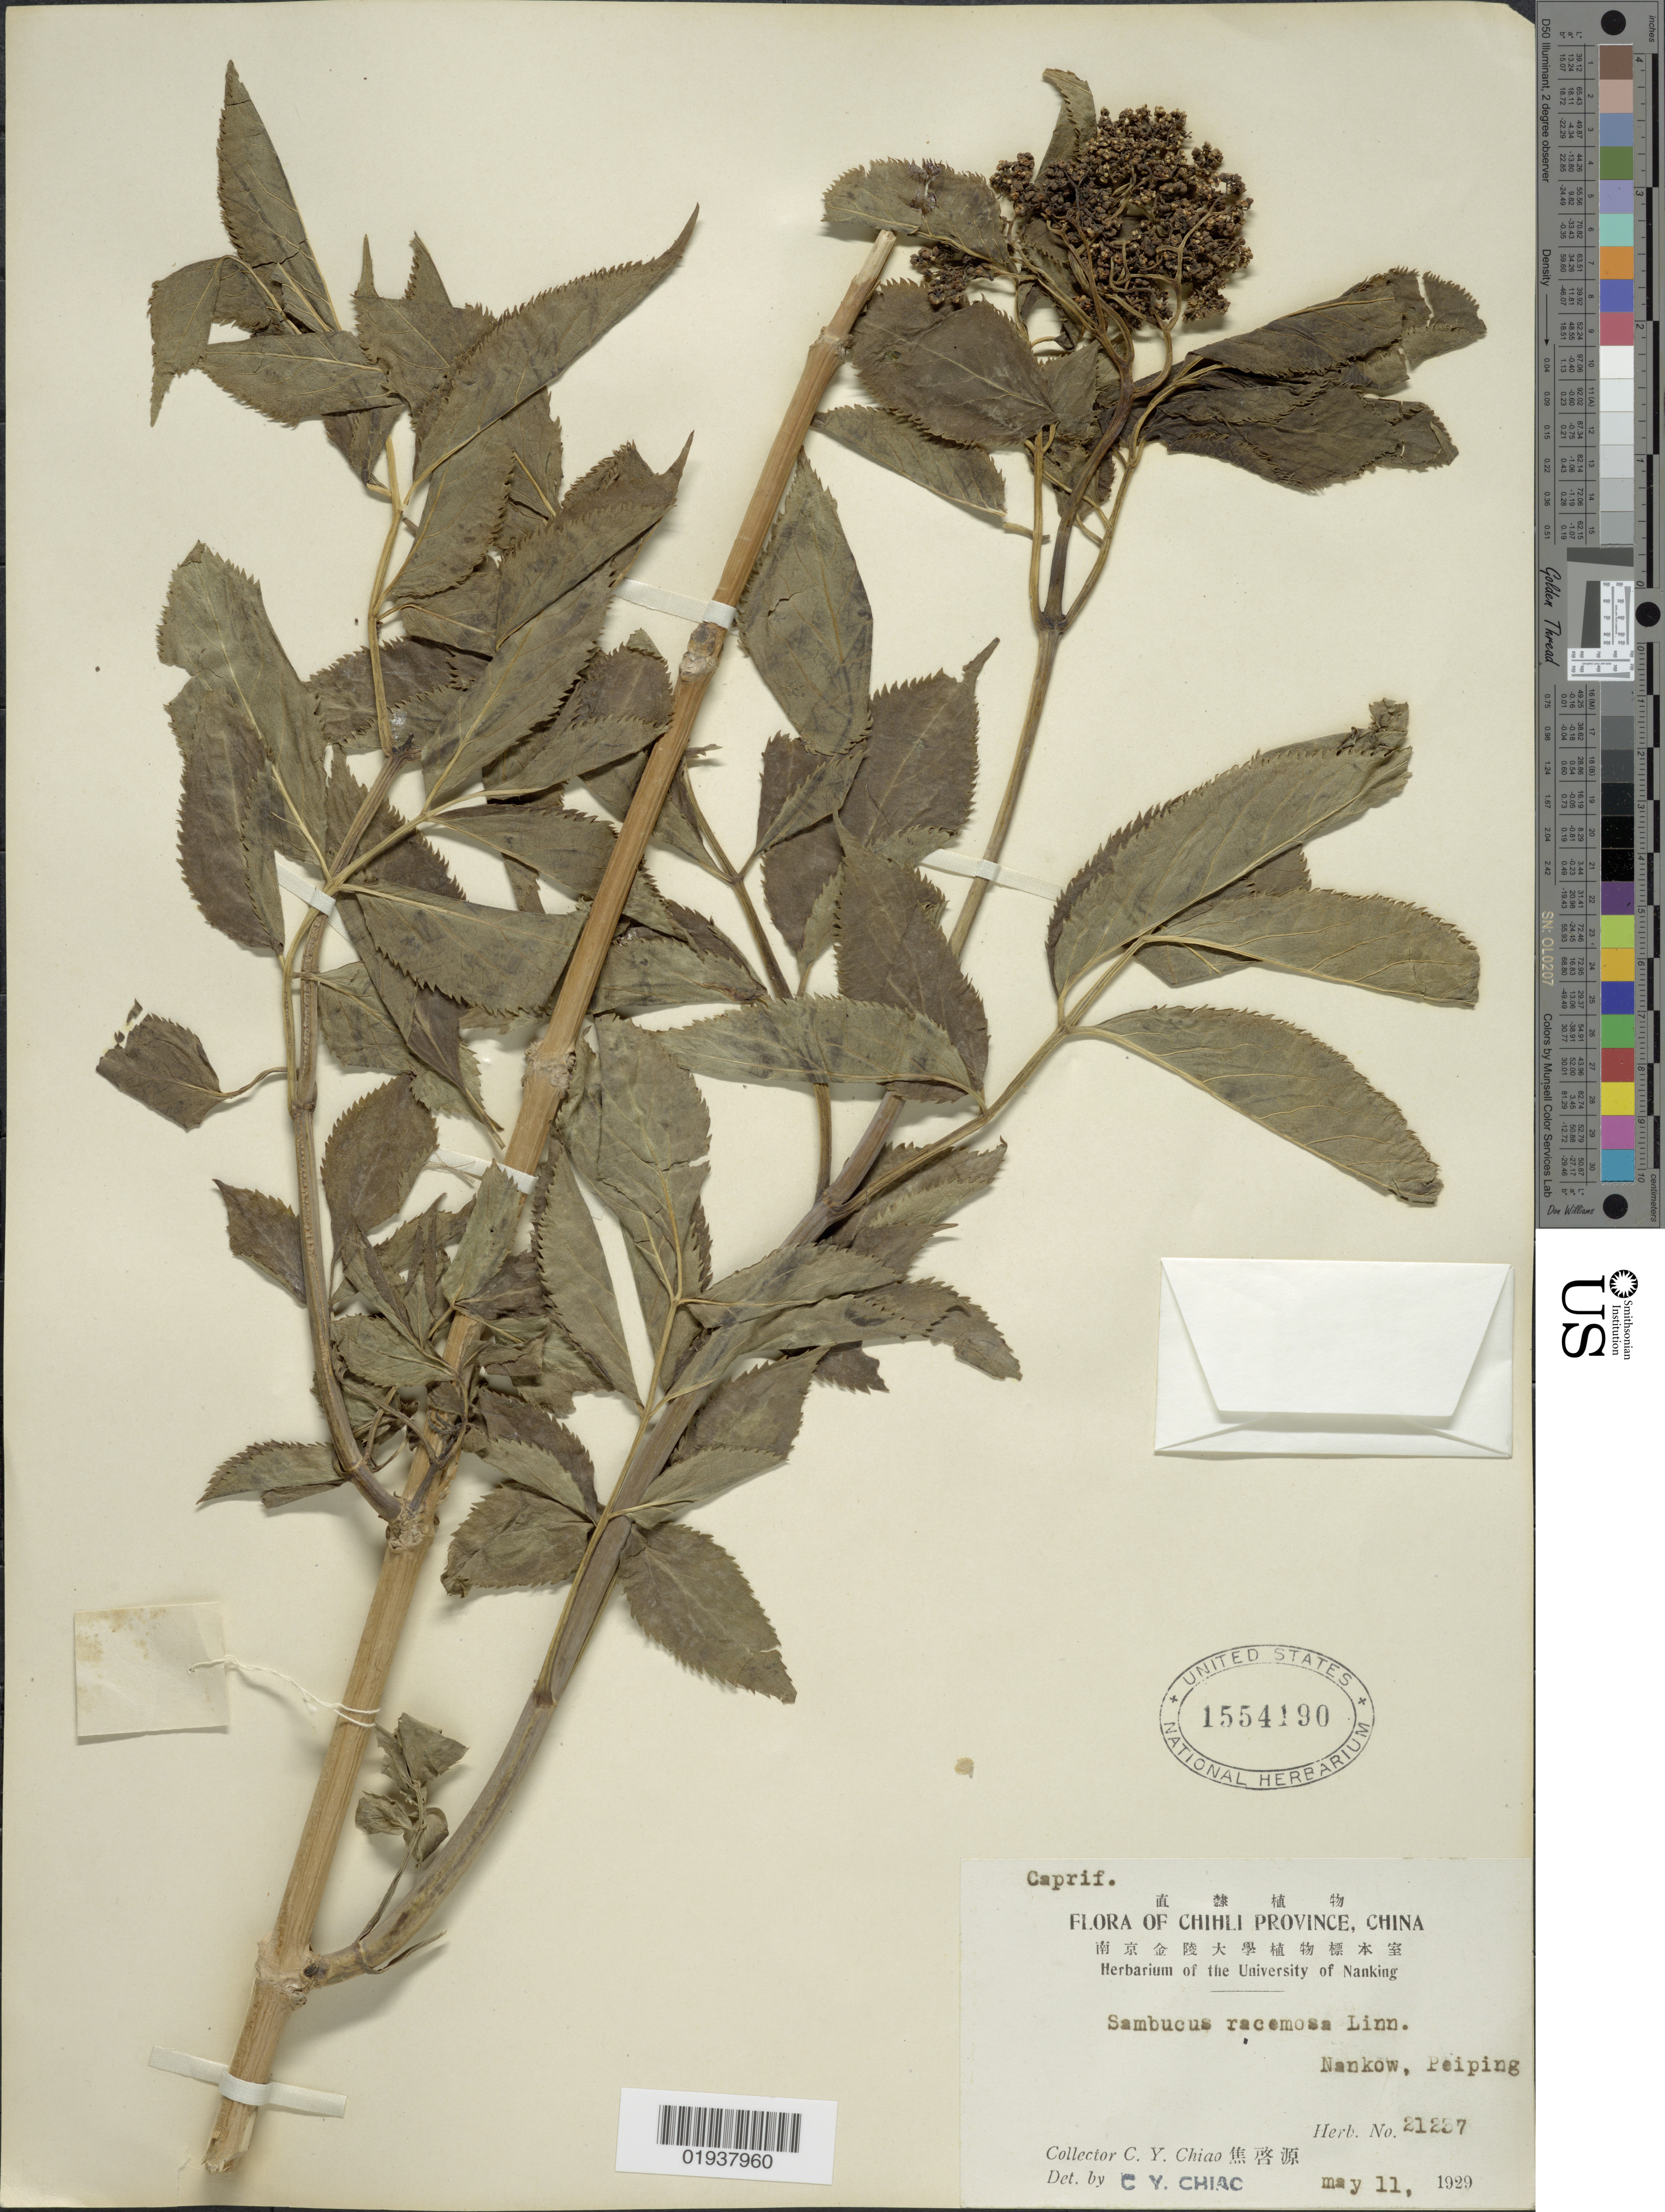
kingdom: Plantae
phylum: Tracheophyta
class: Magnoliopsida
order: Dipsacales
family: Viburnaceae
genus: Sambucus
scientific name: Sambucus racemosa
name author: L.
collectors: C. Y. Chiao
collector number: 21237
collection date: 1929-05-11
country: China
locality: Chihli Province, Nankow, Peiping.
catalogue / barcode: US 1554190